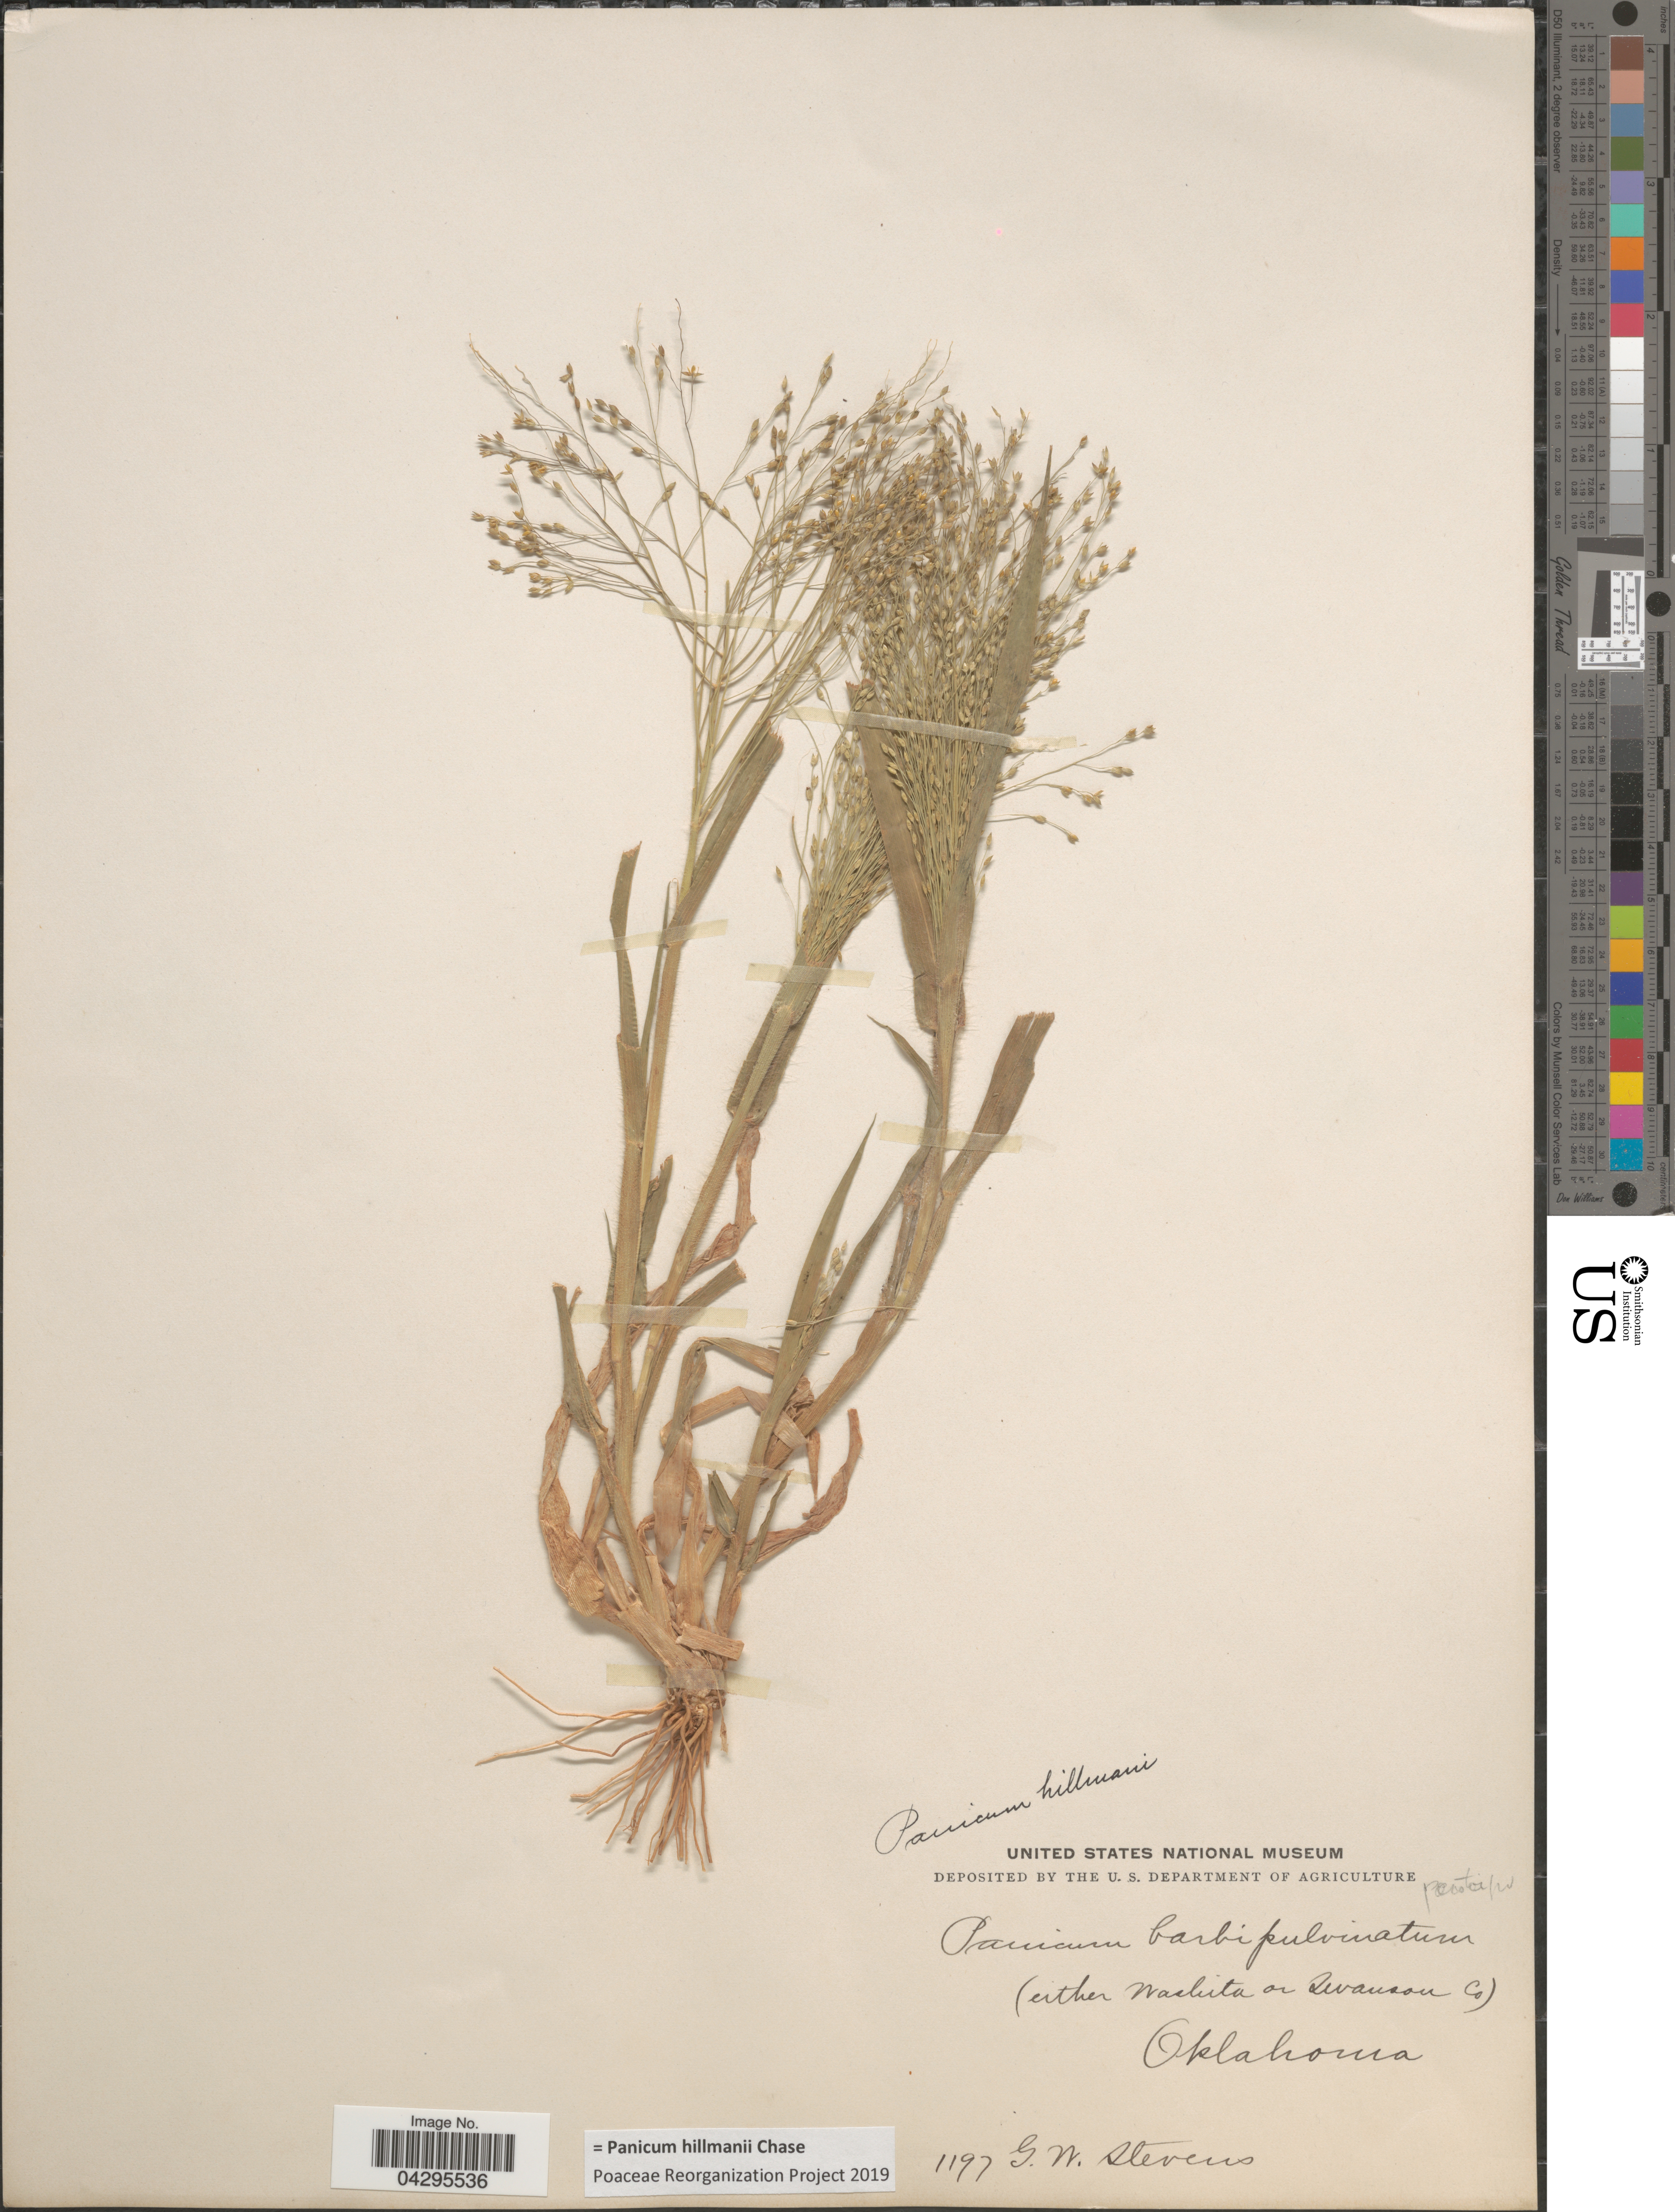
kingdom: Plantae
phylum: Tracheophyta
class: Liliopsida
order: Poales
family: Poaceae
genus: Panicum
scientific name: Panicum hillmanii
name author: Chase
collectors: G. W. Stevens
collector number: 1197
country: United States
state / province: Oklahoma